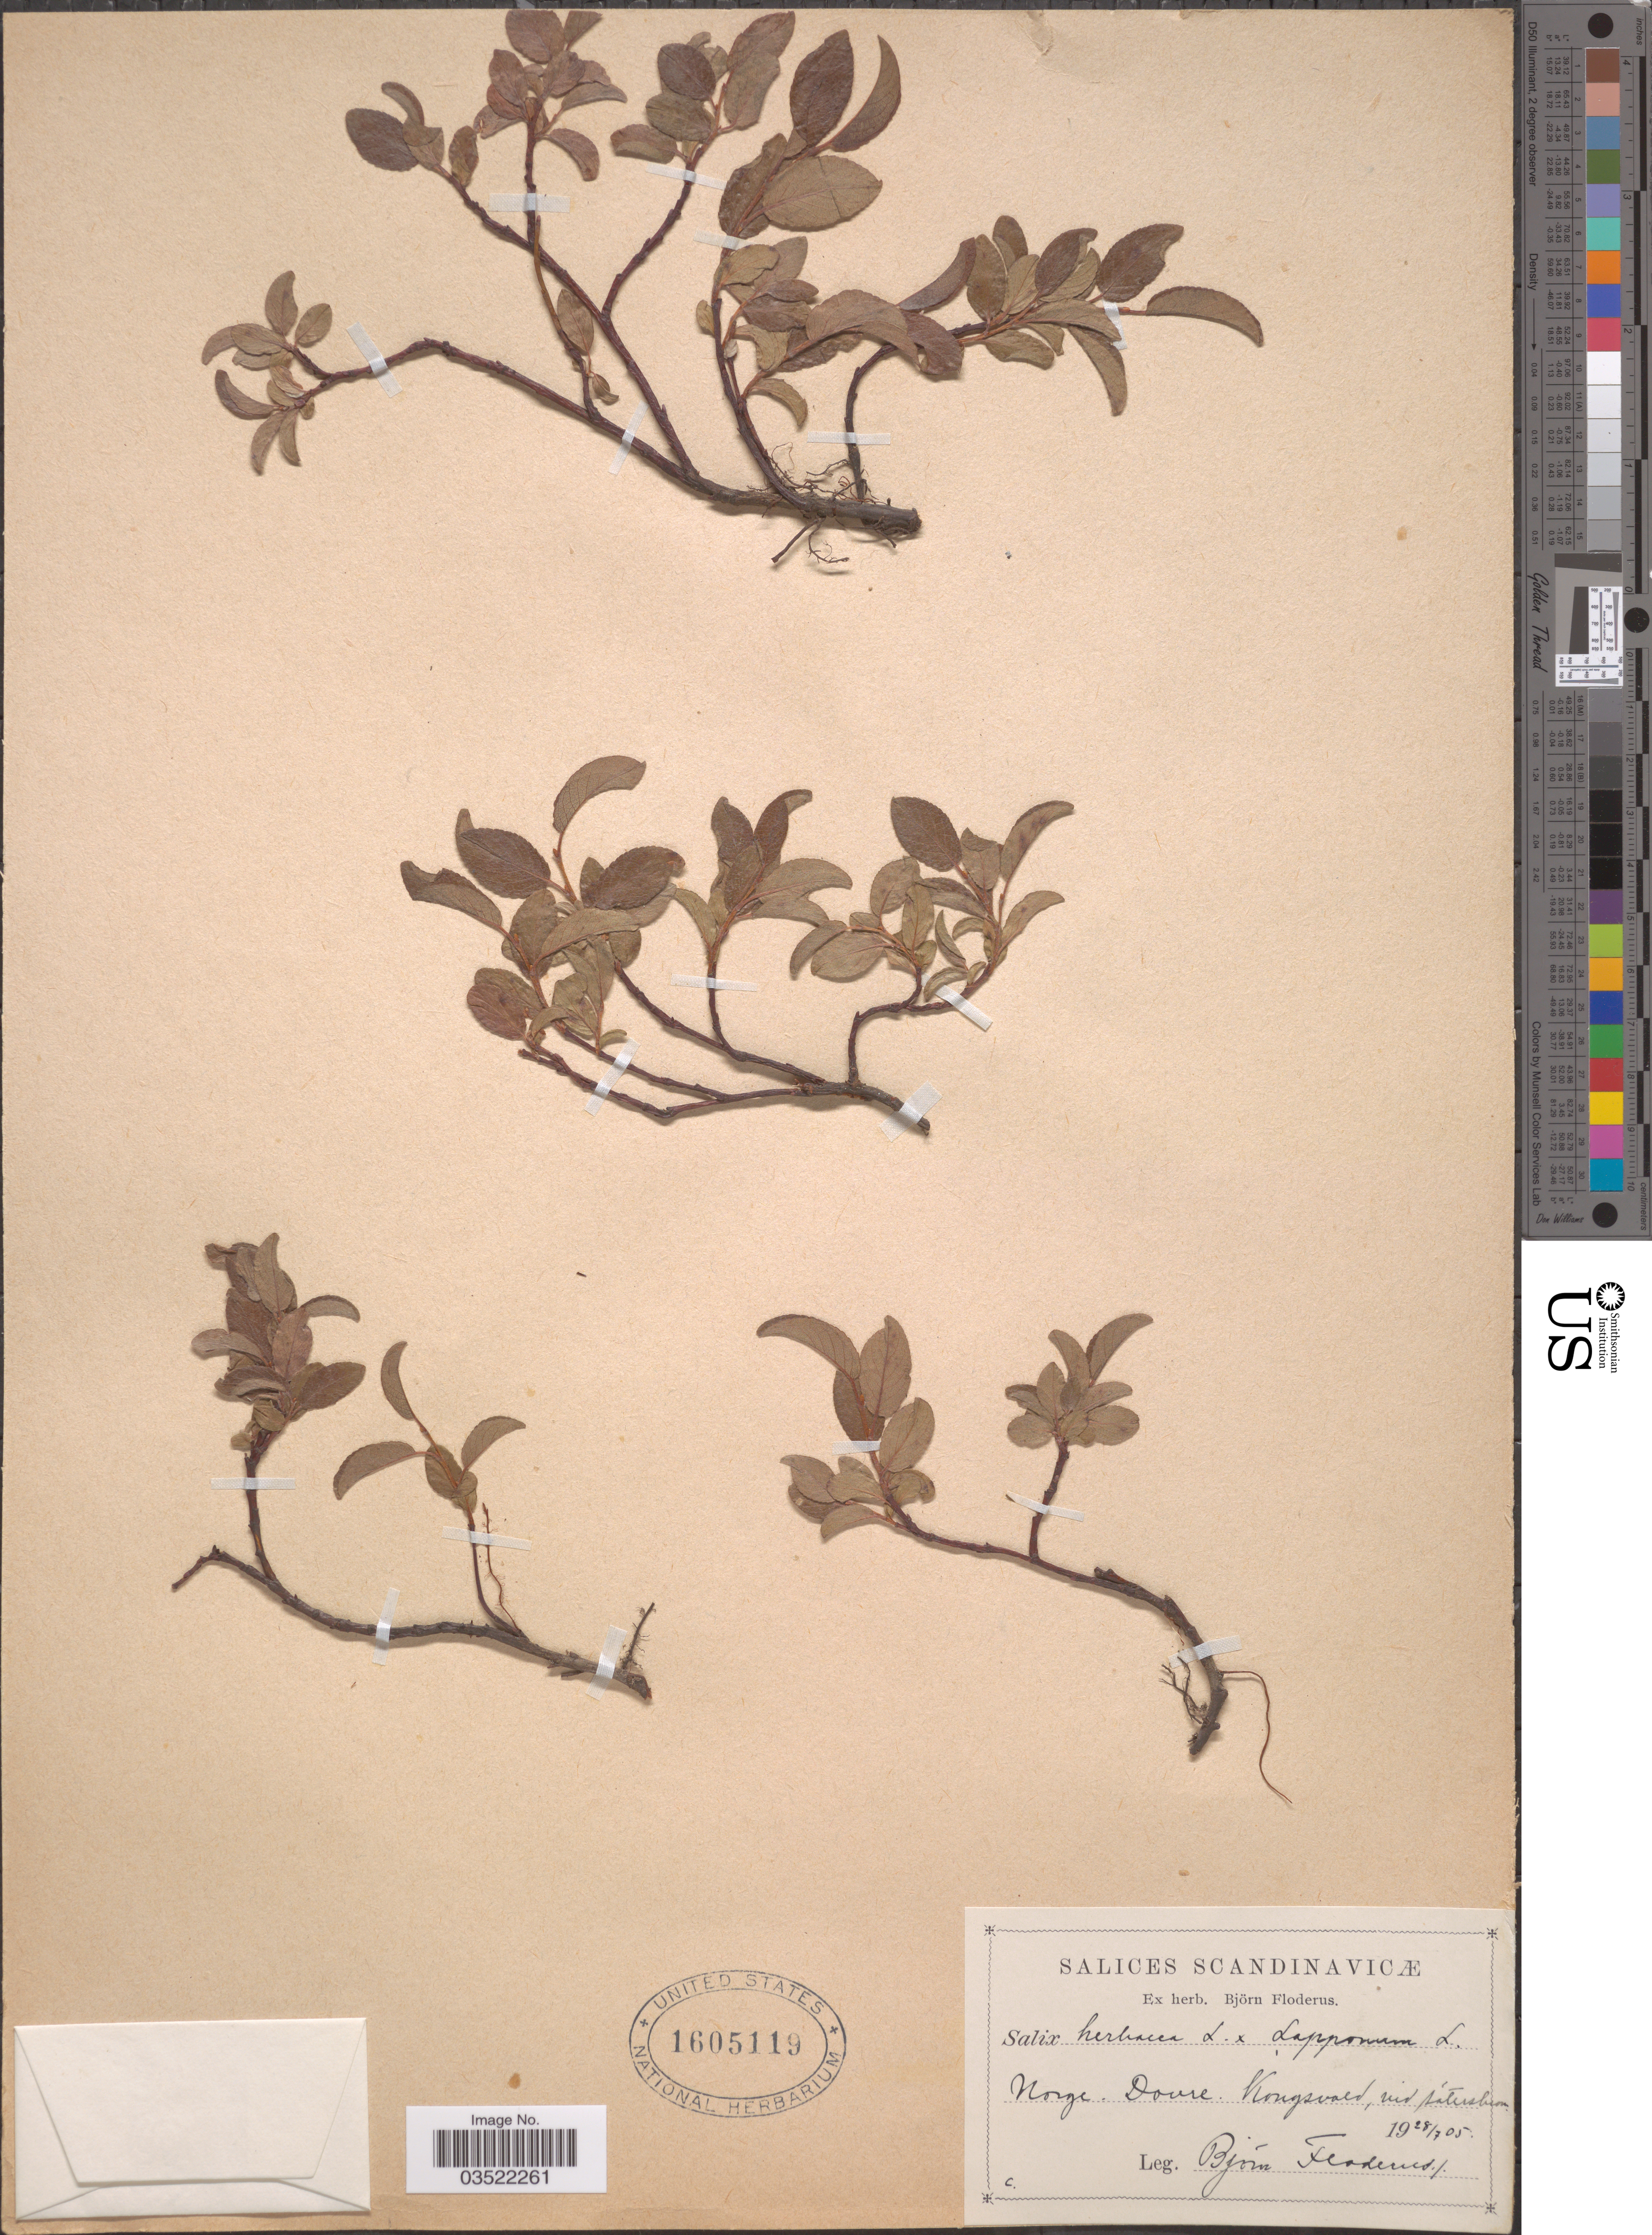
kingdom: Plantae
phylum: Tracheophyta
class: Magnoliopsida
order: Malpighiales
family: Salicaceae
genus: Salix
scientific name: Salix herbacea x S. lapponum L.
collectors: B. G. O. Floderus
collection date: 1905-07-28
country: Norway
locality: Scandinavicæ. Norge. Dovre. Kongsvold, vid sátershum. [interpreted]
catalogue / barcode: US 1605119